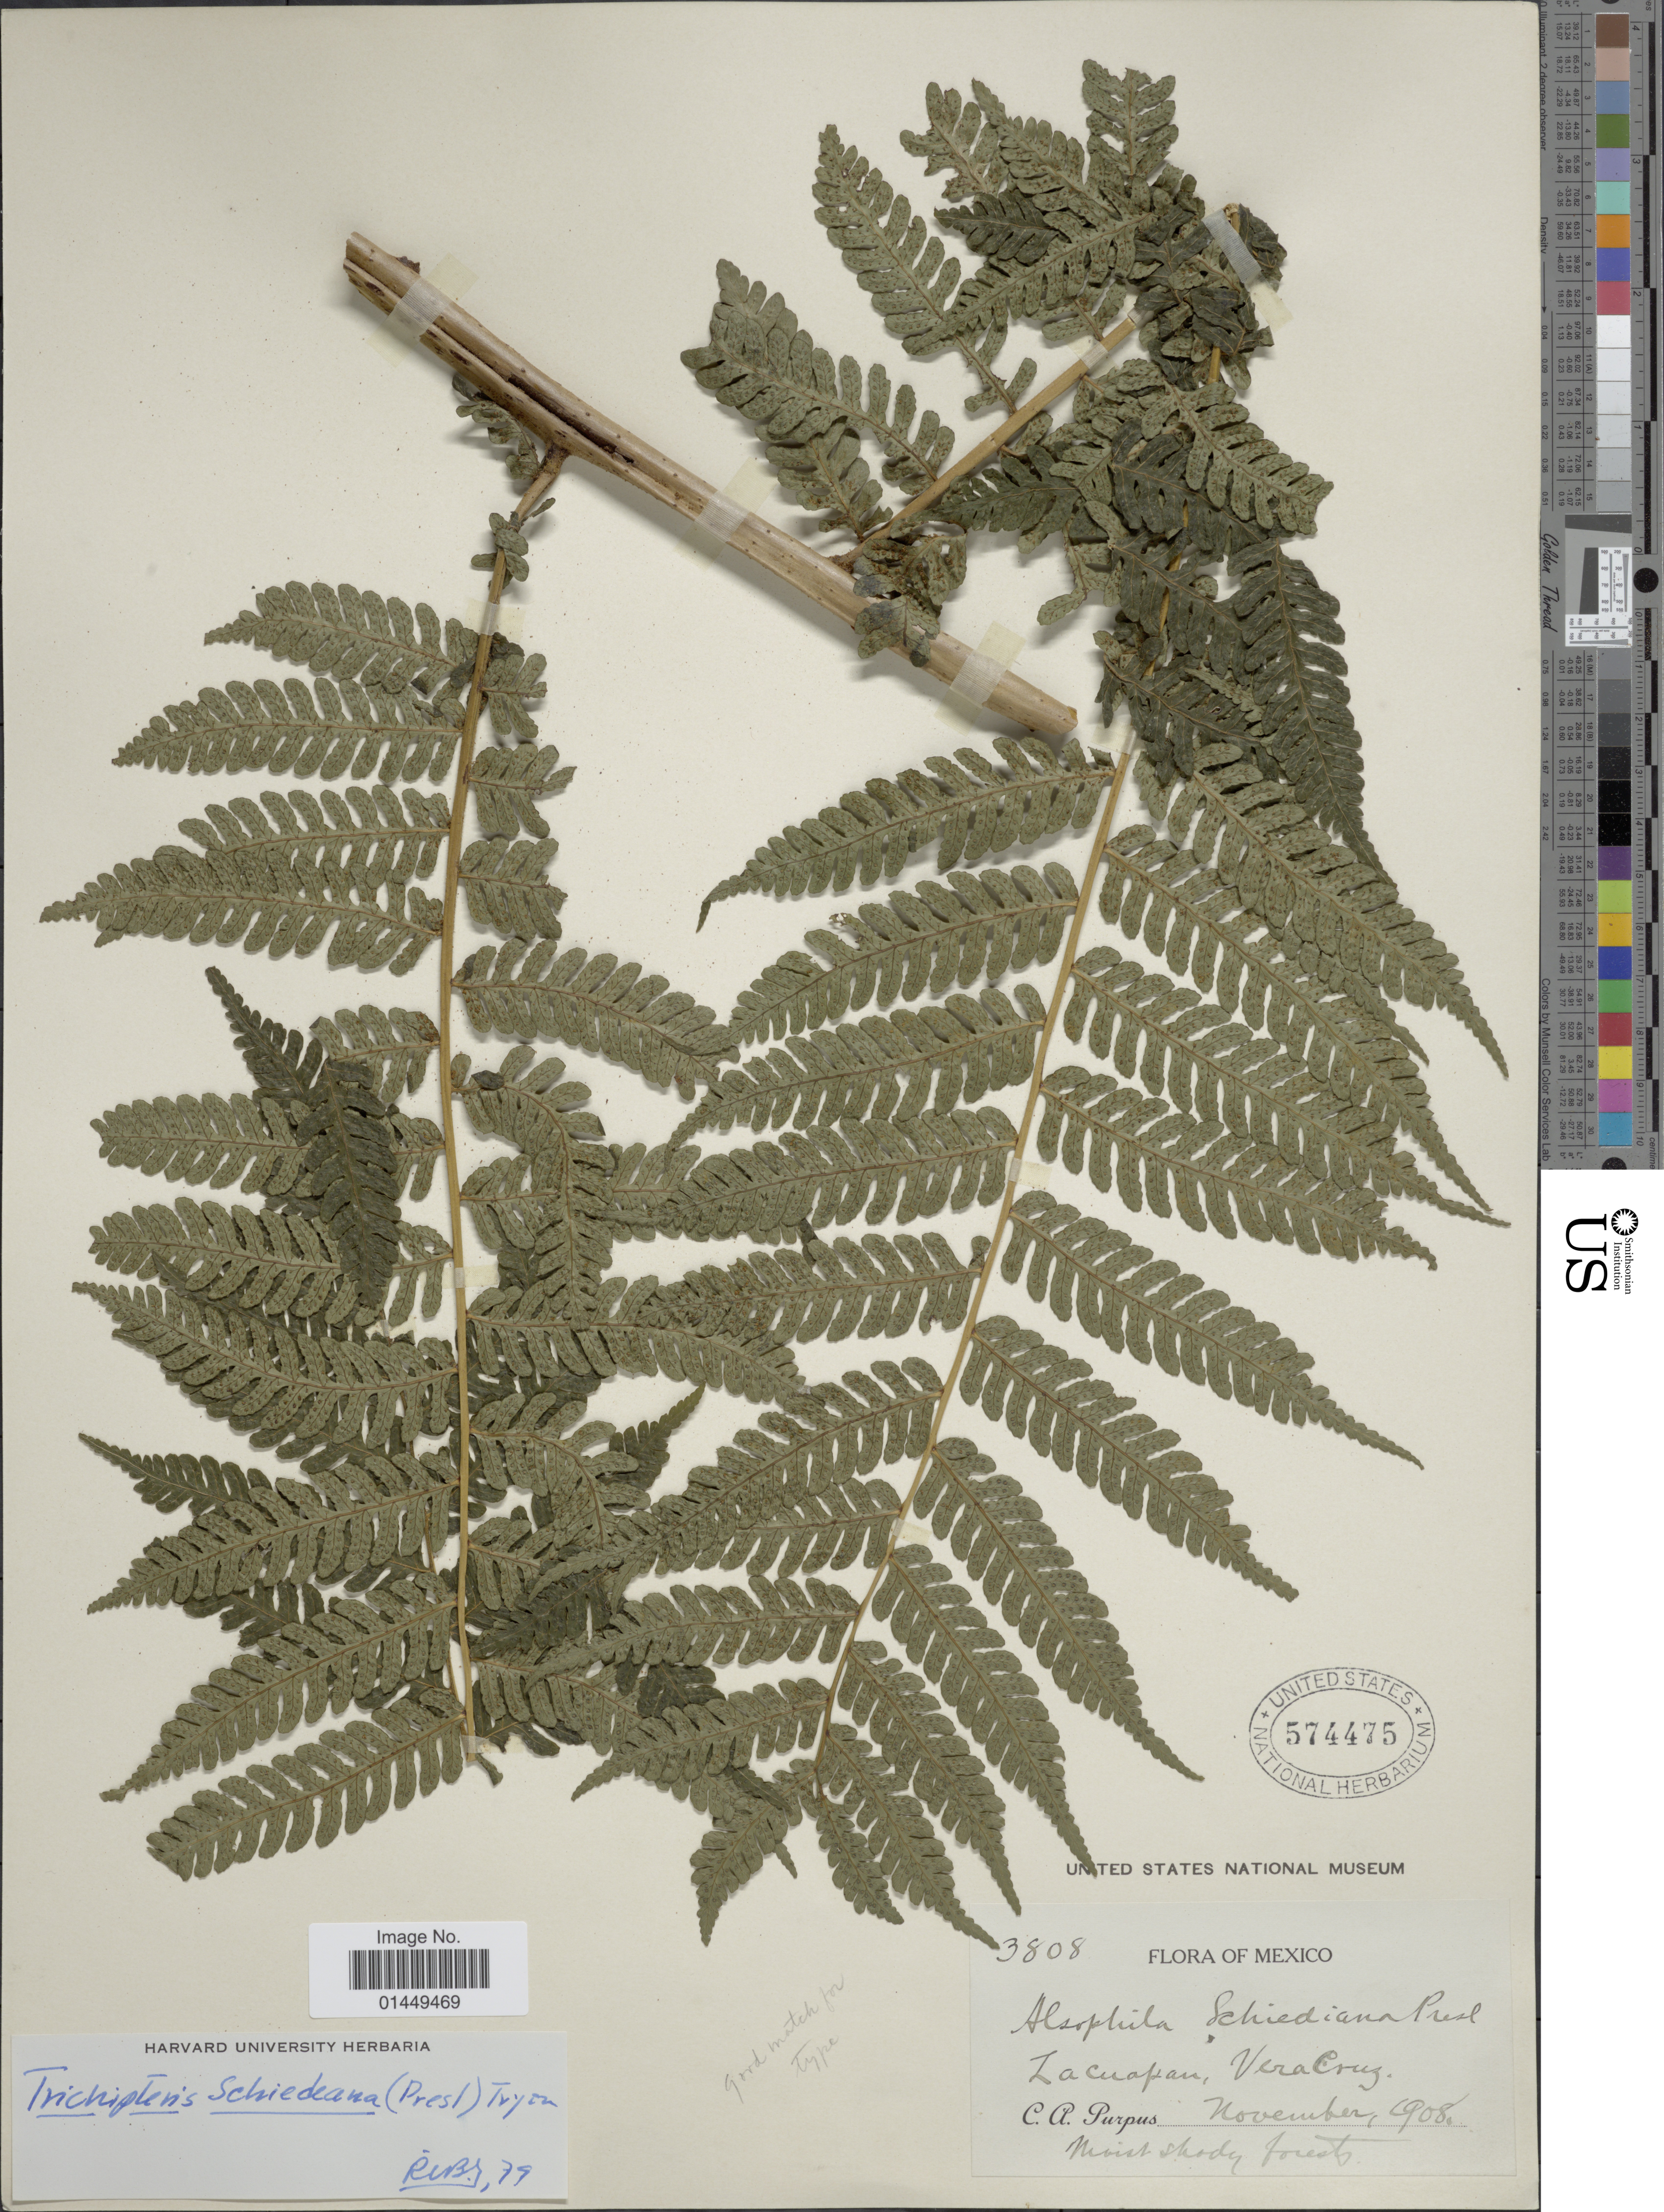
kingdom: Plantae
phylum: Tracheophyta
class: Polypodiopsida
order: Cyatheales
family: Cyatheaceae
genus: Cyathea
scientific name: Cyathea schiedeana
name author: (C. Presl) Domin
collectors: C. A. Purpus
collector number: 3808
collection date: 1908-11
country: Mexico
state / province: Veracruz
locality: La Cuapan, VeraCruz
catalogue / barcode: US 574475